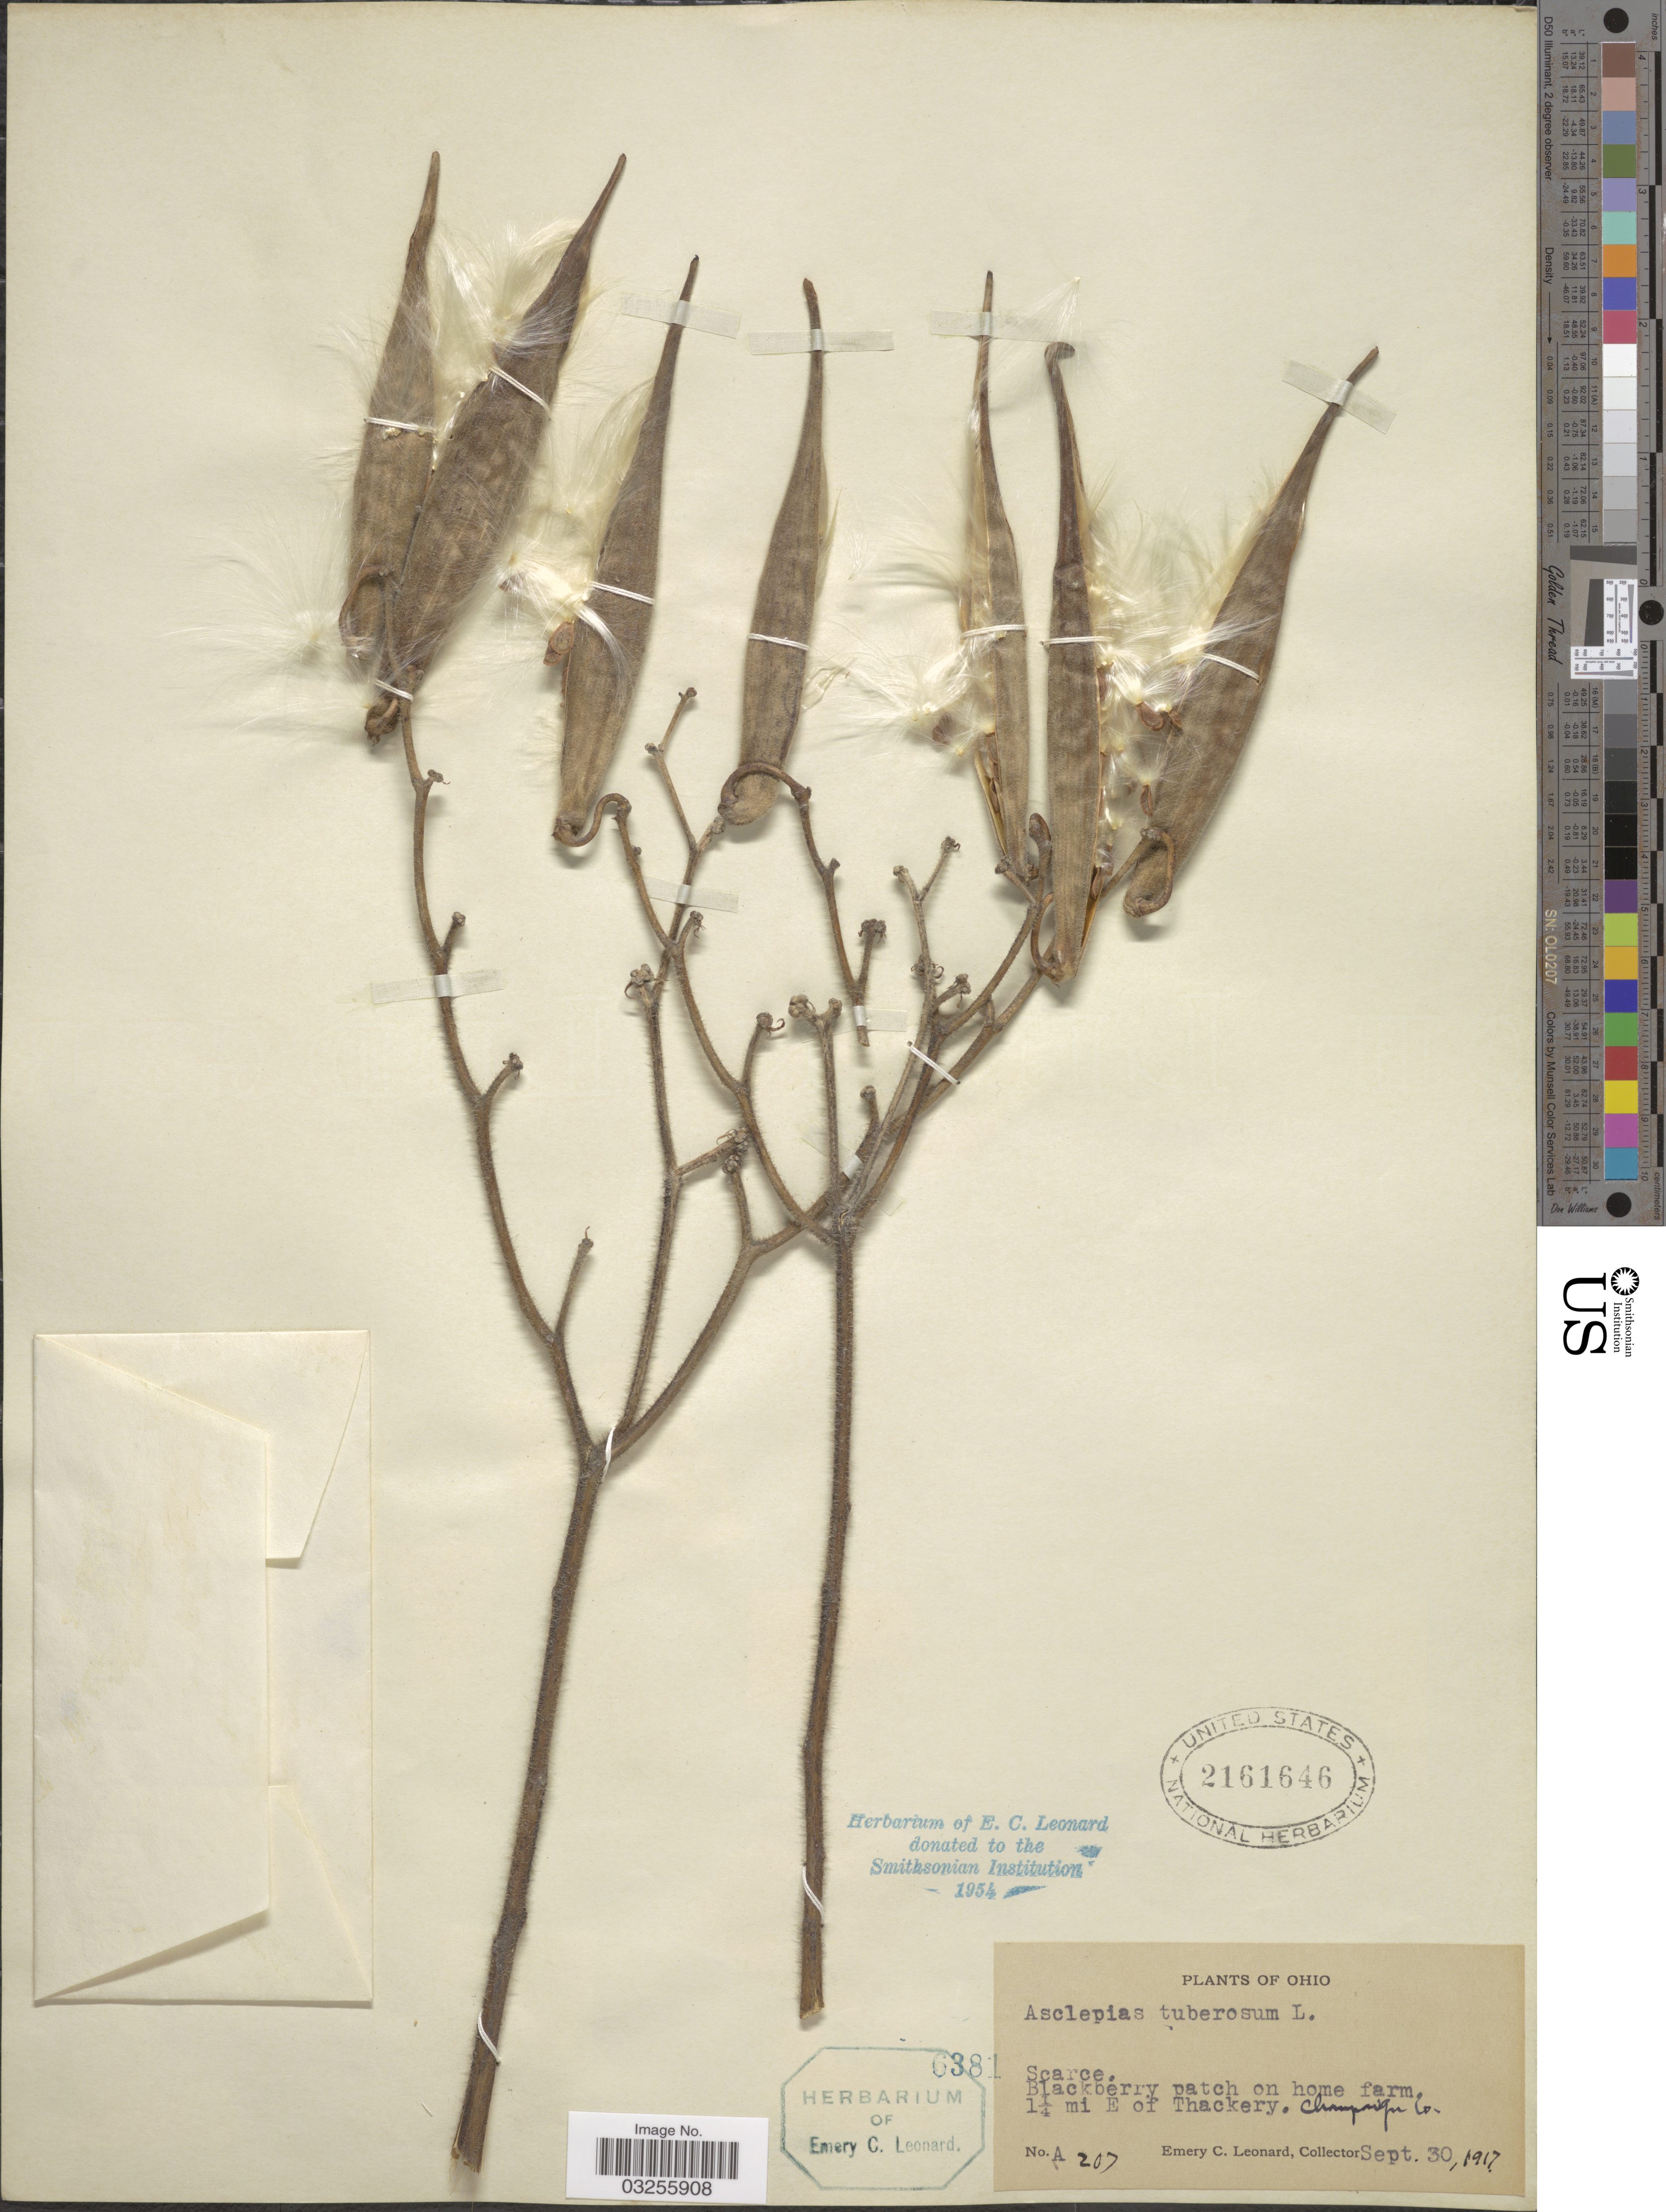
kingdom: Plantae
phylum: Tracheophyta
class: Magnoliopsida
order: Gentianales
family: Apocynaceae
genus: Asclepias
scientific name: Asclepias tuberosa subsp. interior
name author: Woodson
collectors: E. C. Leonard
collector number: A 207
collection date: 1917-09-30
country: United States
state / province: Ohio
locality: Blackberry patch on home farm. 1¼ mi E of Thackery. Champaign Co.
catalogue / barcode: US 2161646